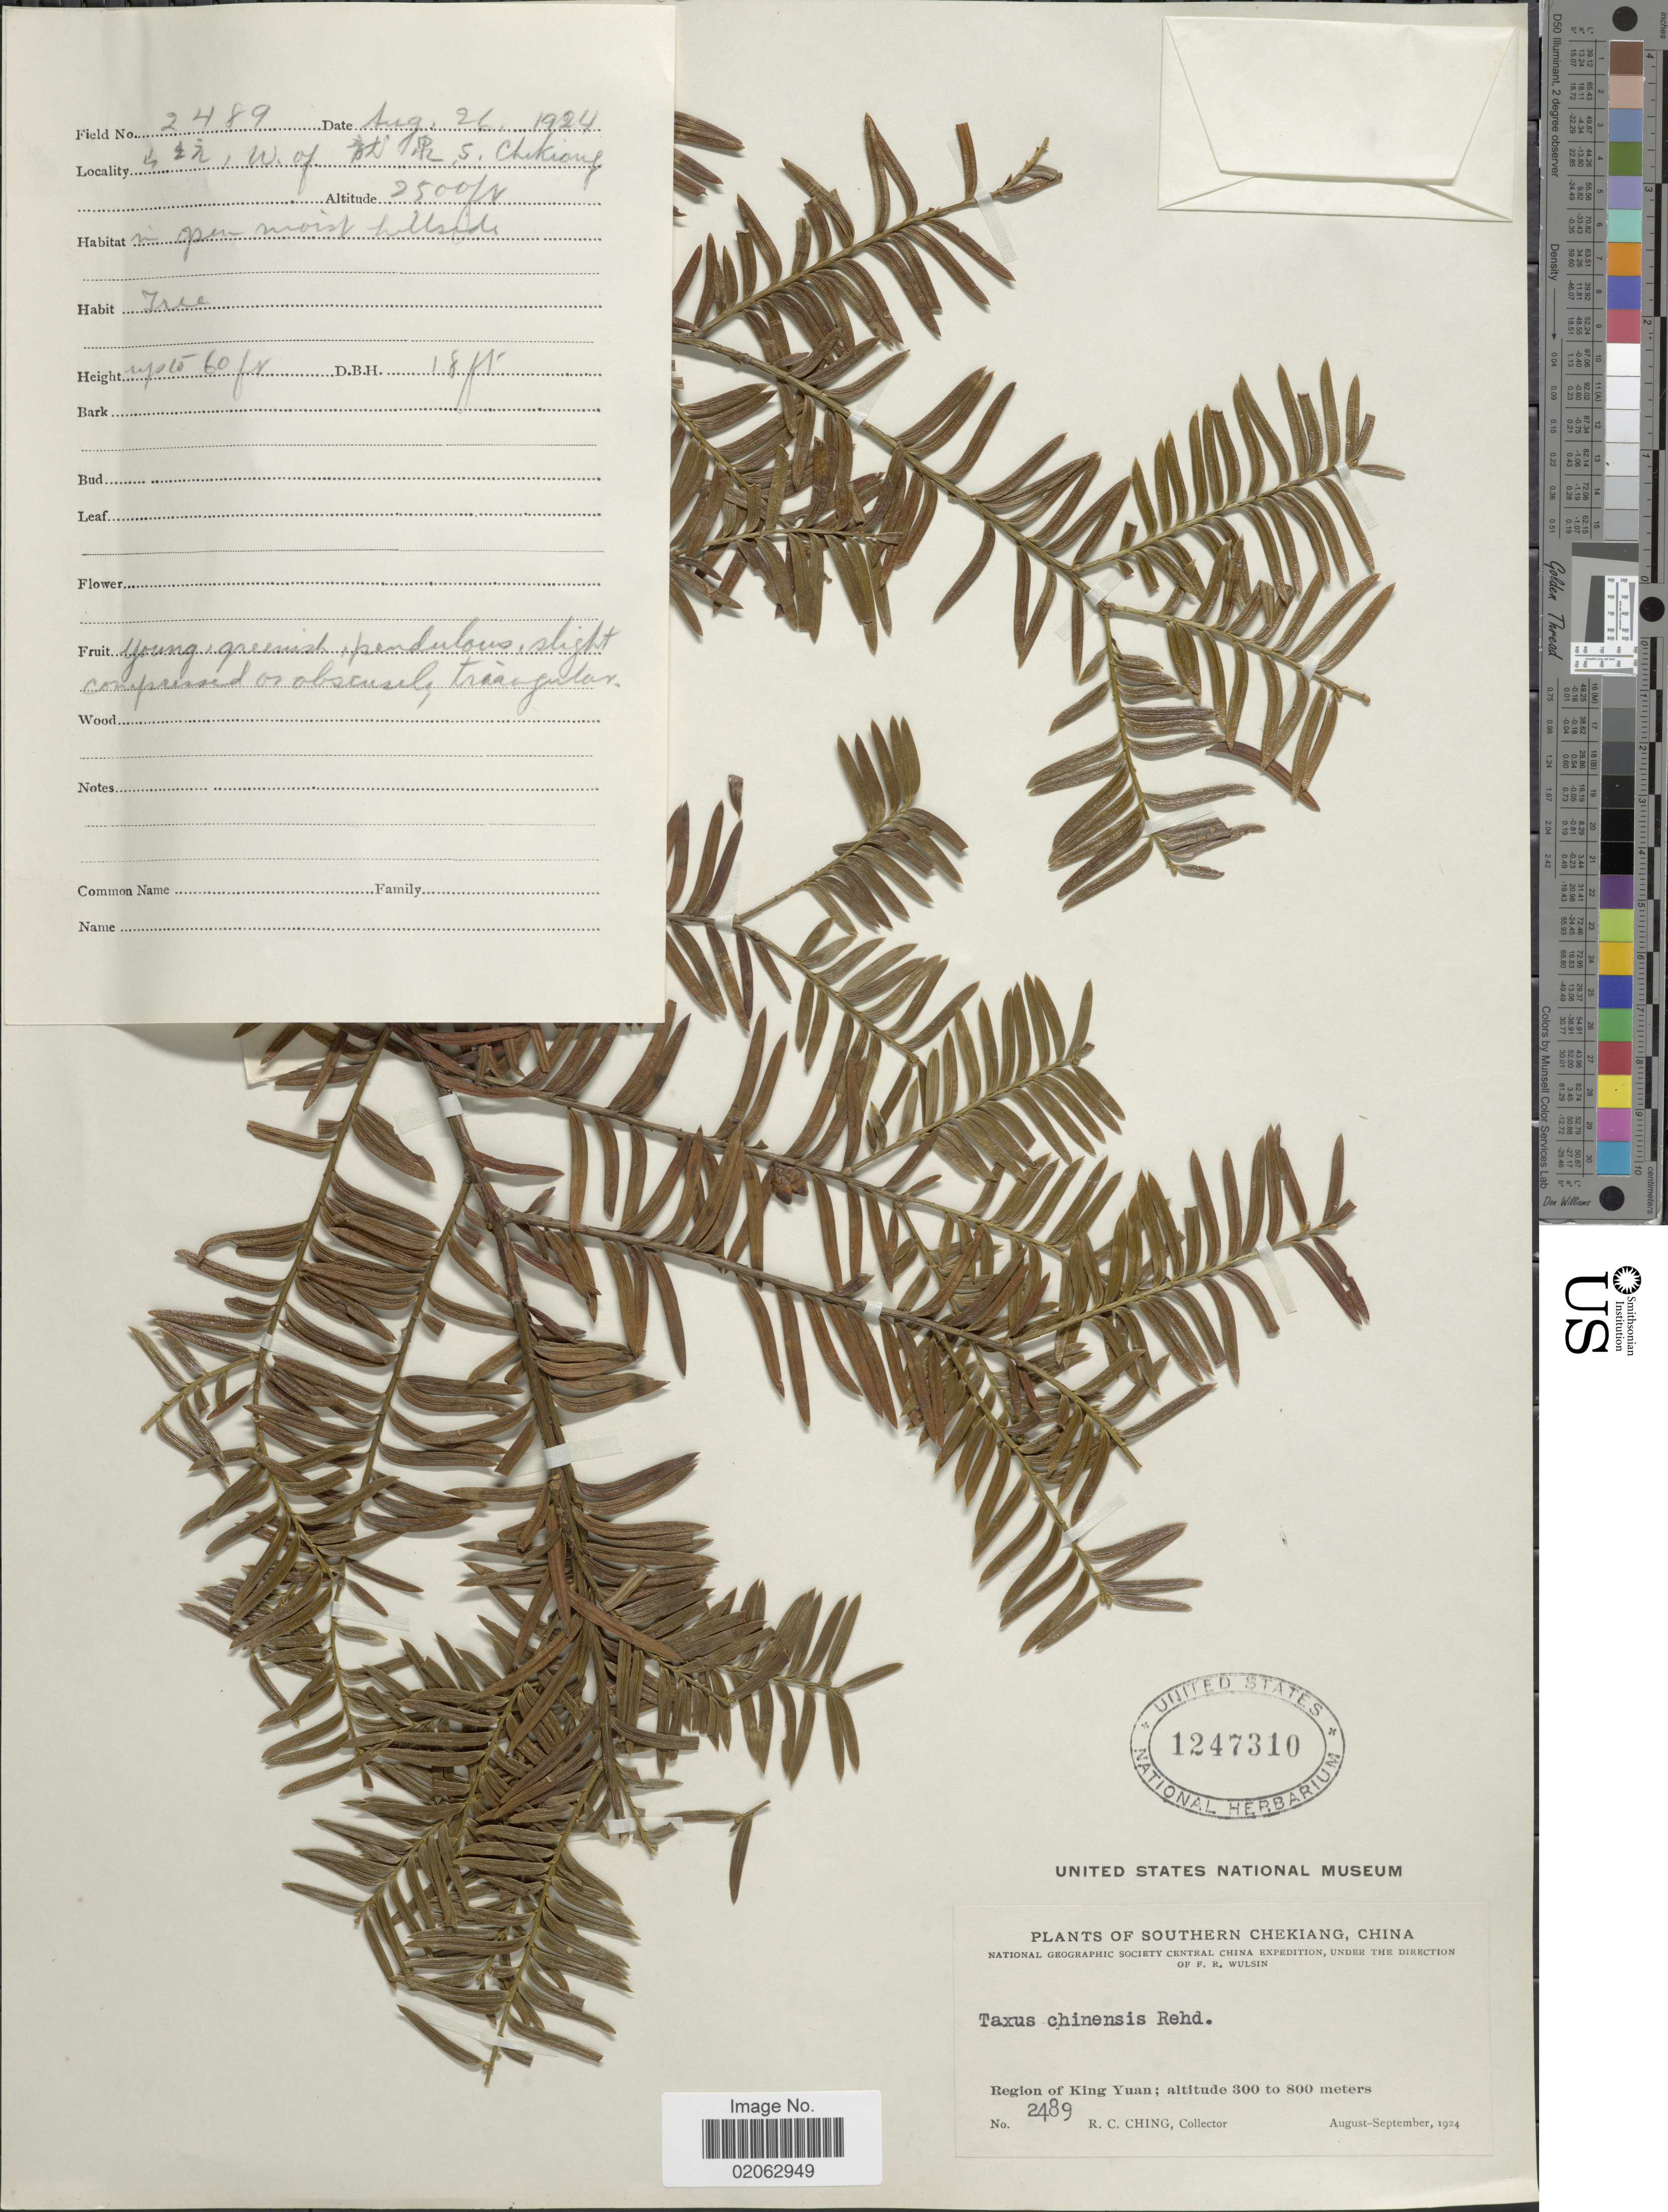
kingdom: Plantae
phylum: Tracheophyta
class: Pinopsida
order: Pinales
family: Taxaceae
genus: Taxus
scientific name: Taxus celebica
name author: (Warb.) H.L. Li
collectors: R. C. Ching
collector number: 2489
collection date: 1924-08-26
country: China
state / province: Chongging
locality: LongQuan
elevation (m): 762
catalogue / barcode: US 1247310